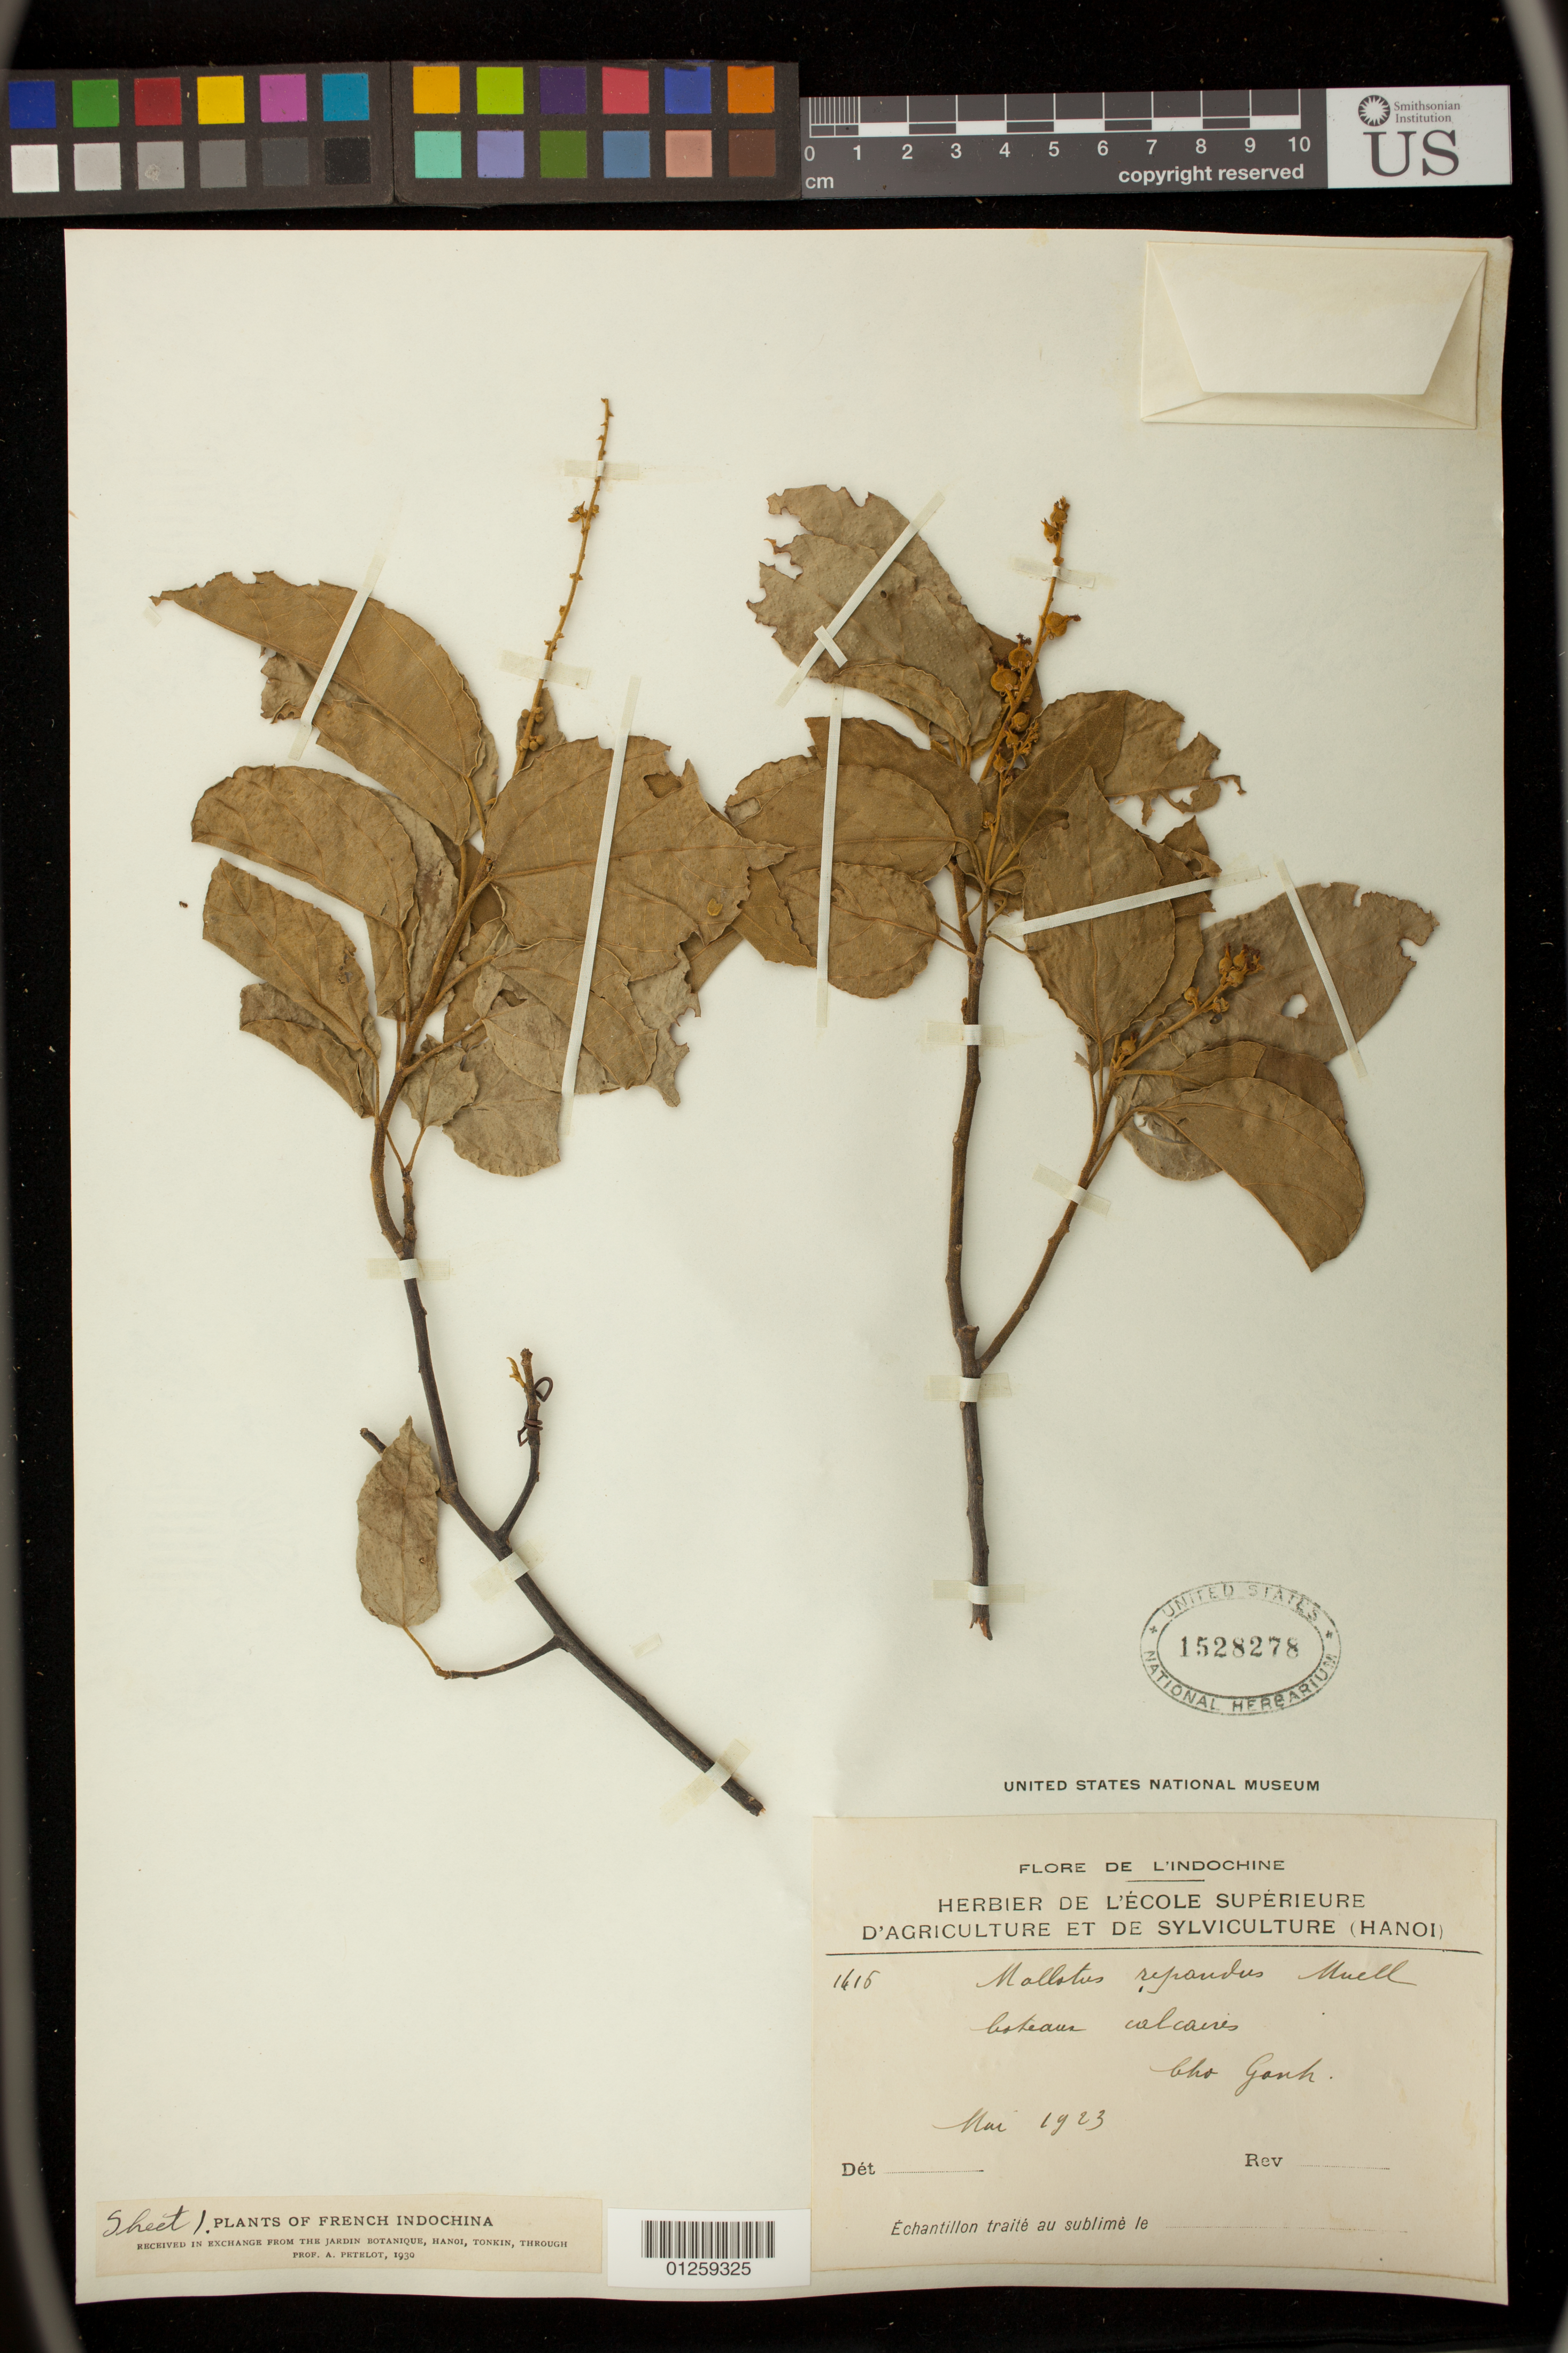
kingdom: Plantae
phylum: Tracheophyta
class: Magnoliopsida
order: Malpighiales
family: Euphorbiaceae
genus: Mallotus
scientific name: Mallotus repandus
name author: (Rottler) Müll. Arg.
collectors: C. Ganh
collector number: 1616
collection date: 1923-05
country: Vietnam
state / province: Ha Noi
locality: Hanoi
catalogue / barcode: US 1528278